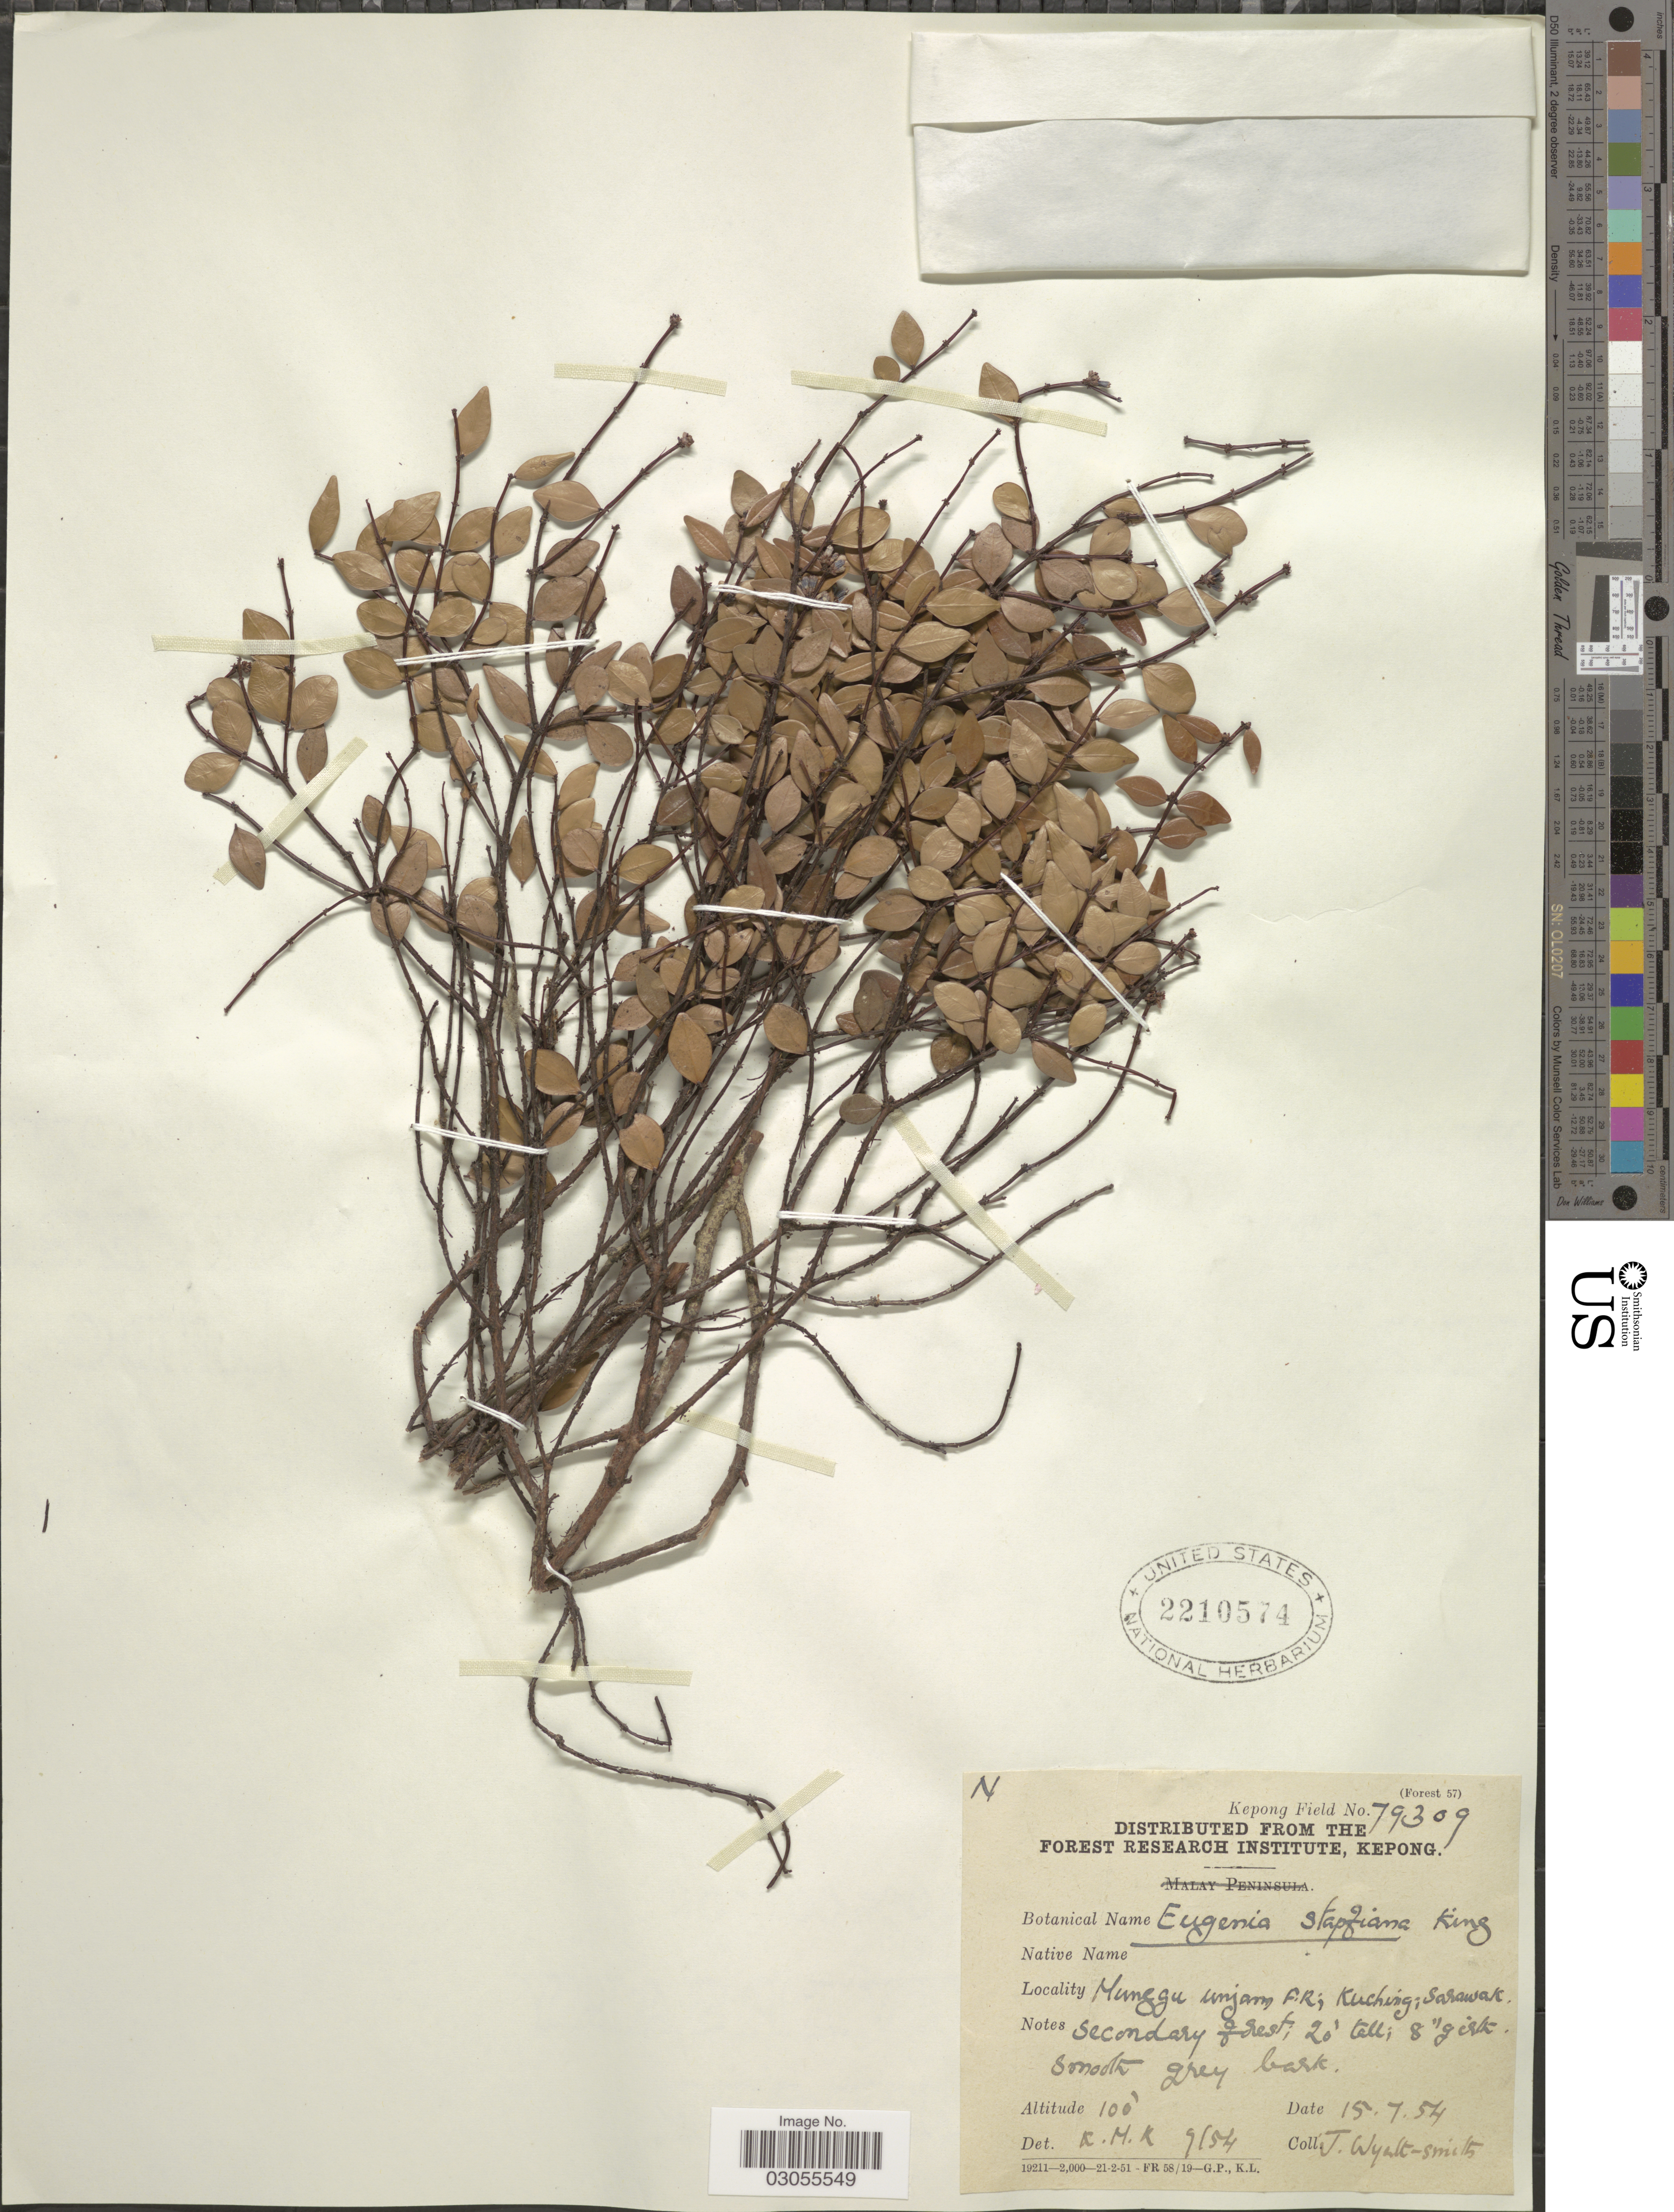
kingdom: Plantae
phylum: Tracheophyta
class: Magnoliopsida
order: Myrtales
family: Myrtaceae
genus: Syzygium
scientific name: Syzygium stapfianum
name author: (King) I.M. Turner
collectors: J. Wyatt-Smith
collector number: Kepong Field 9154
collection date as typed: Transcribed d/m/y: 15/7/54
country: Malaysia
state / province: Sarawak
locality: Munggu [interpreted] unjarn F.R; Kuching; Sarawak.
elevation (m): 30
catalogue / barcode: US 2210574